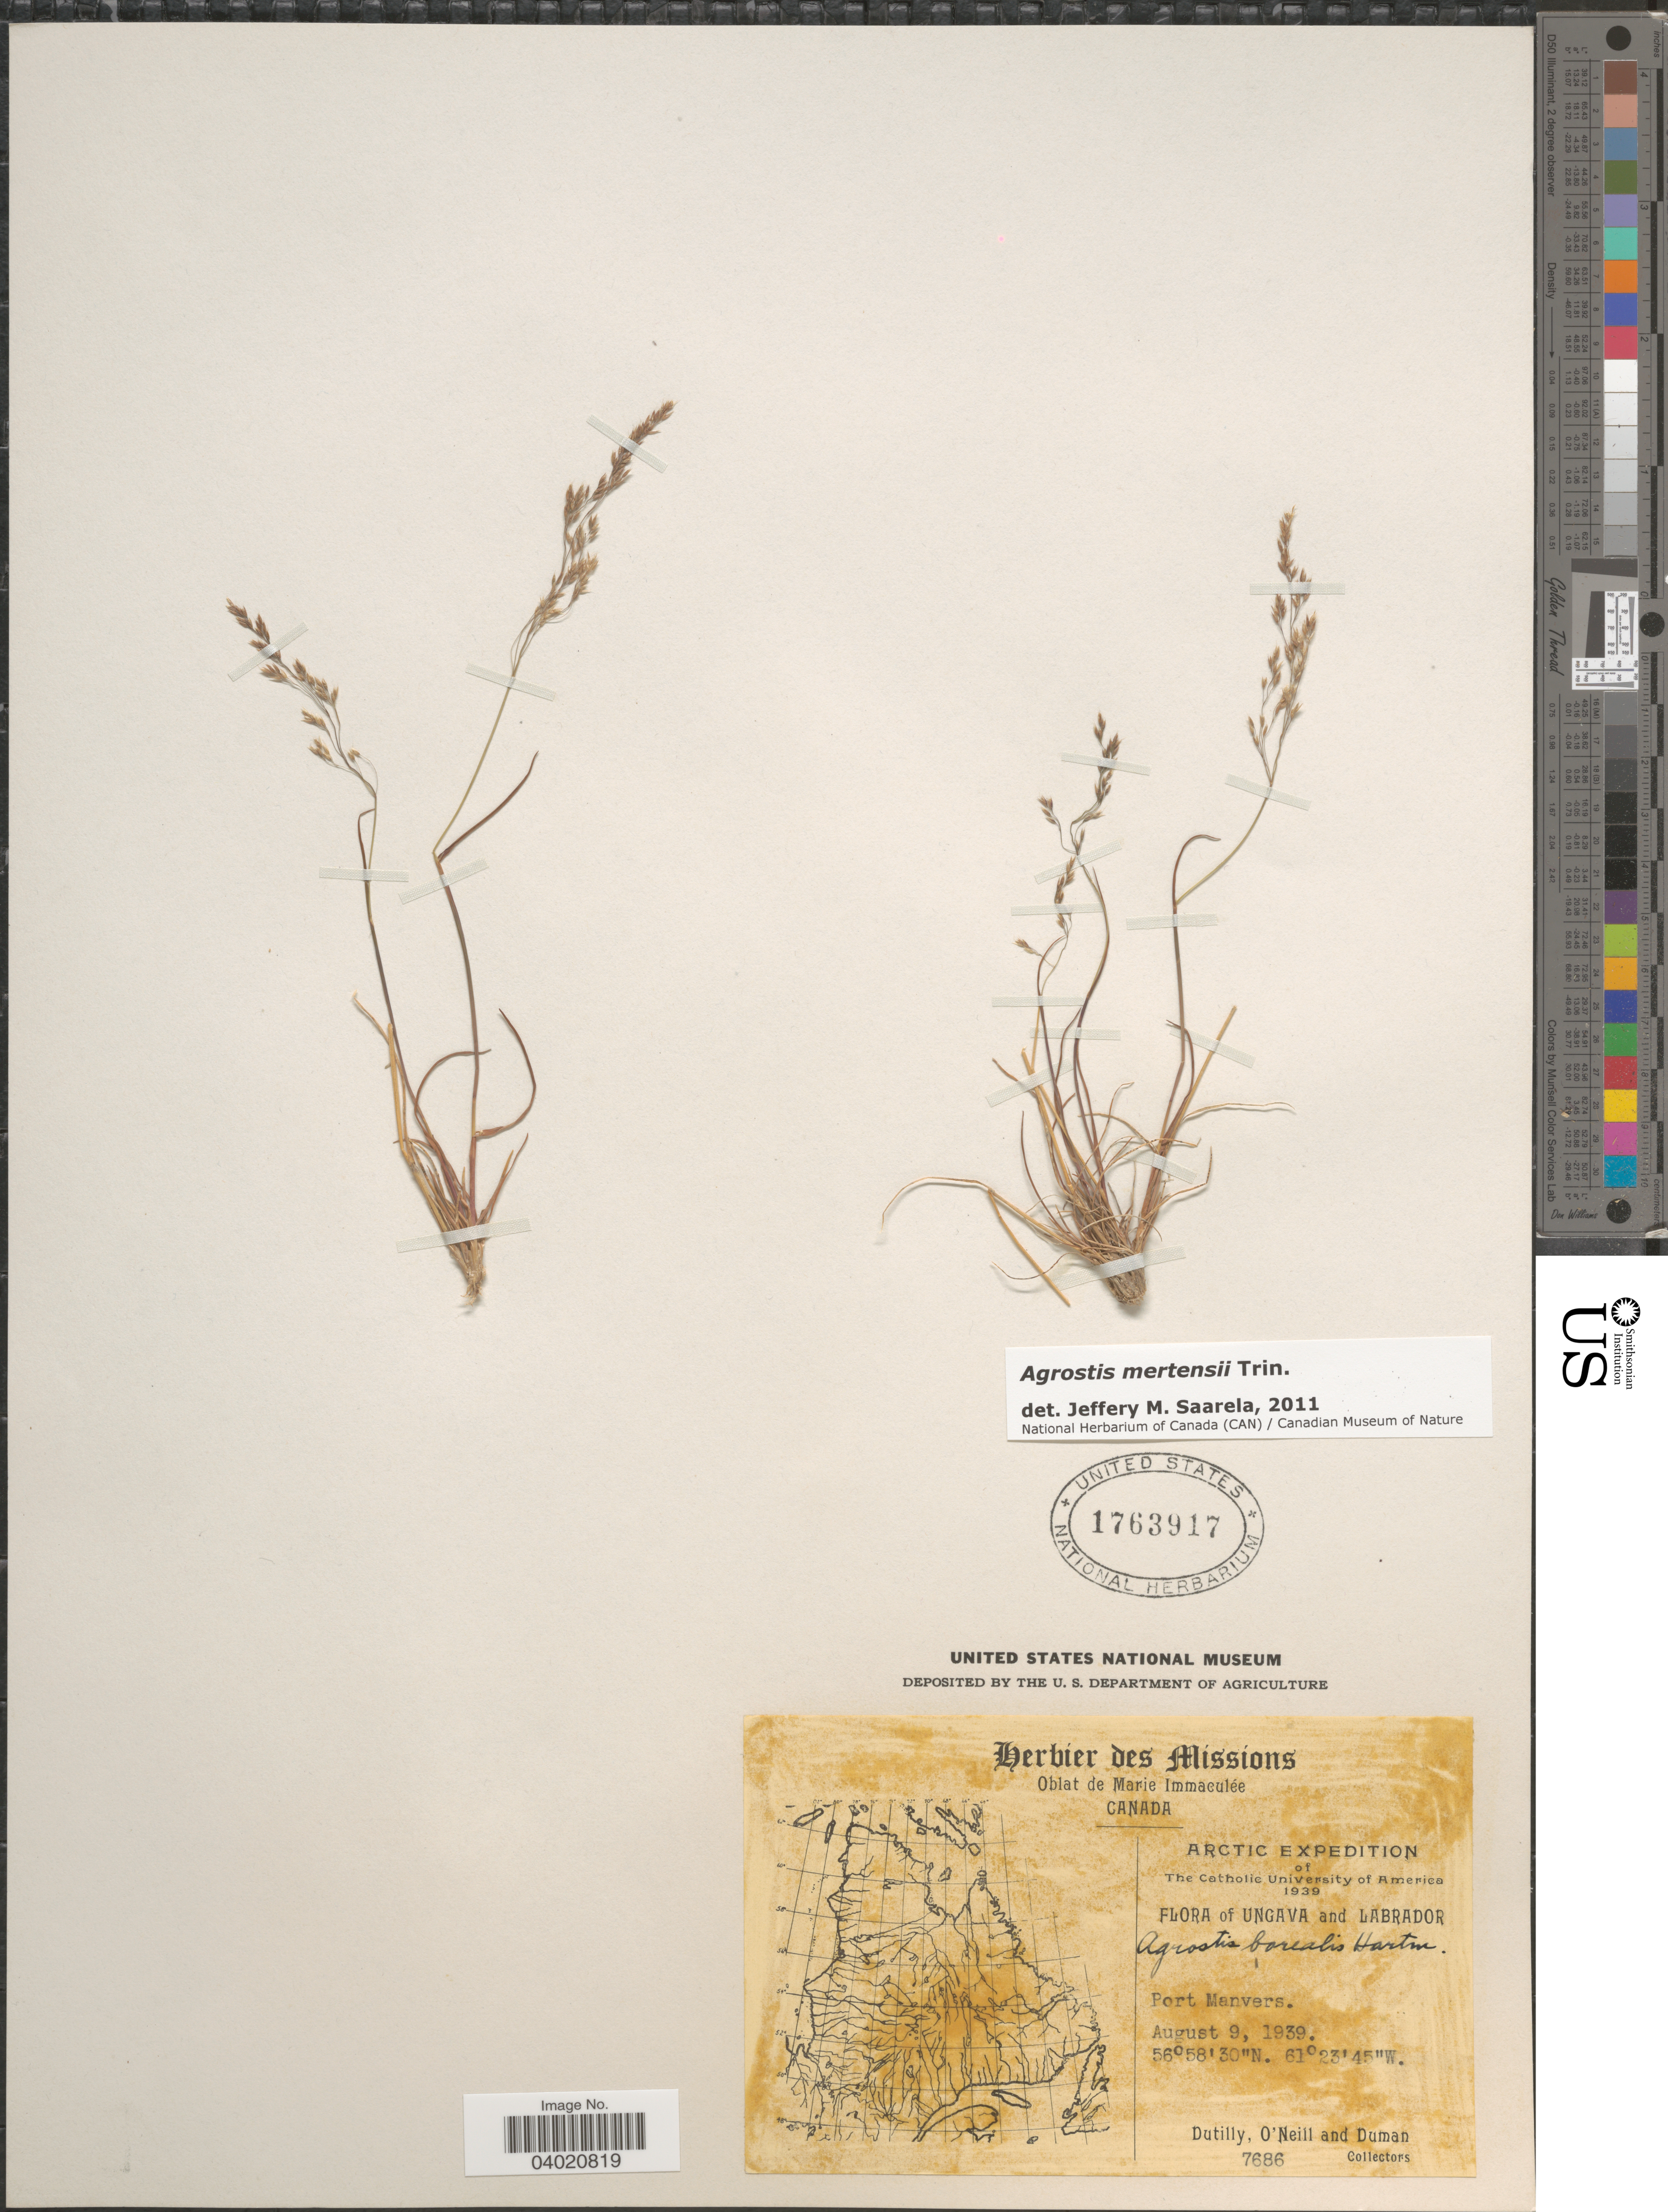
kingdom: Plantae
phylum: Tracheophyta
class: Liliopsida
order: Poales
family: Poaceae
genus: Agrostis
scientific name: Agrostis mertensii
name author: Trin.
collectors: -. Dutilly, O' Neill & -. Duman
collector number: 7686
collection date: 1939-08-09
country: Canada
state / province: Newfoundland and Labrador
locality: Ungava and Labrador. Port Manvers.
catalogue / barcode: US 1763917